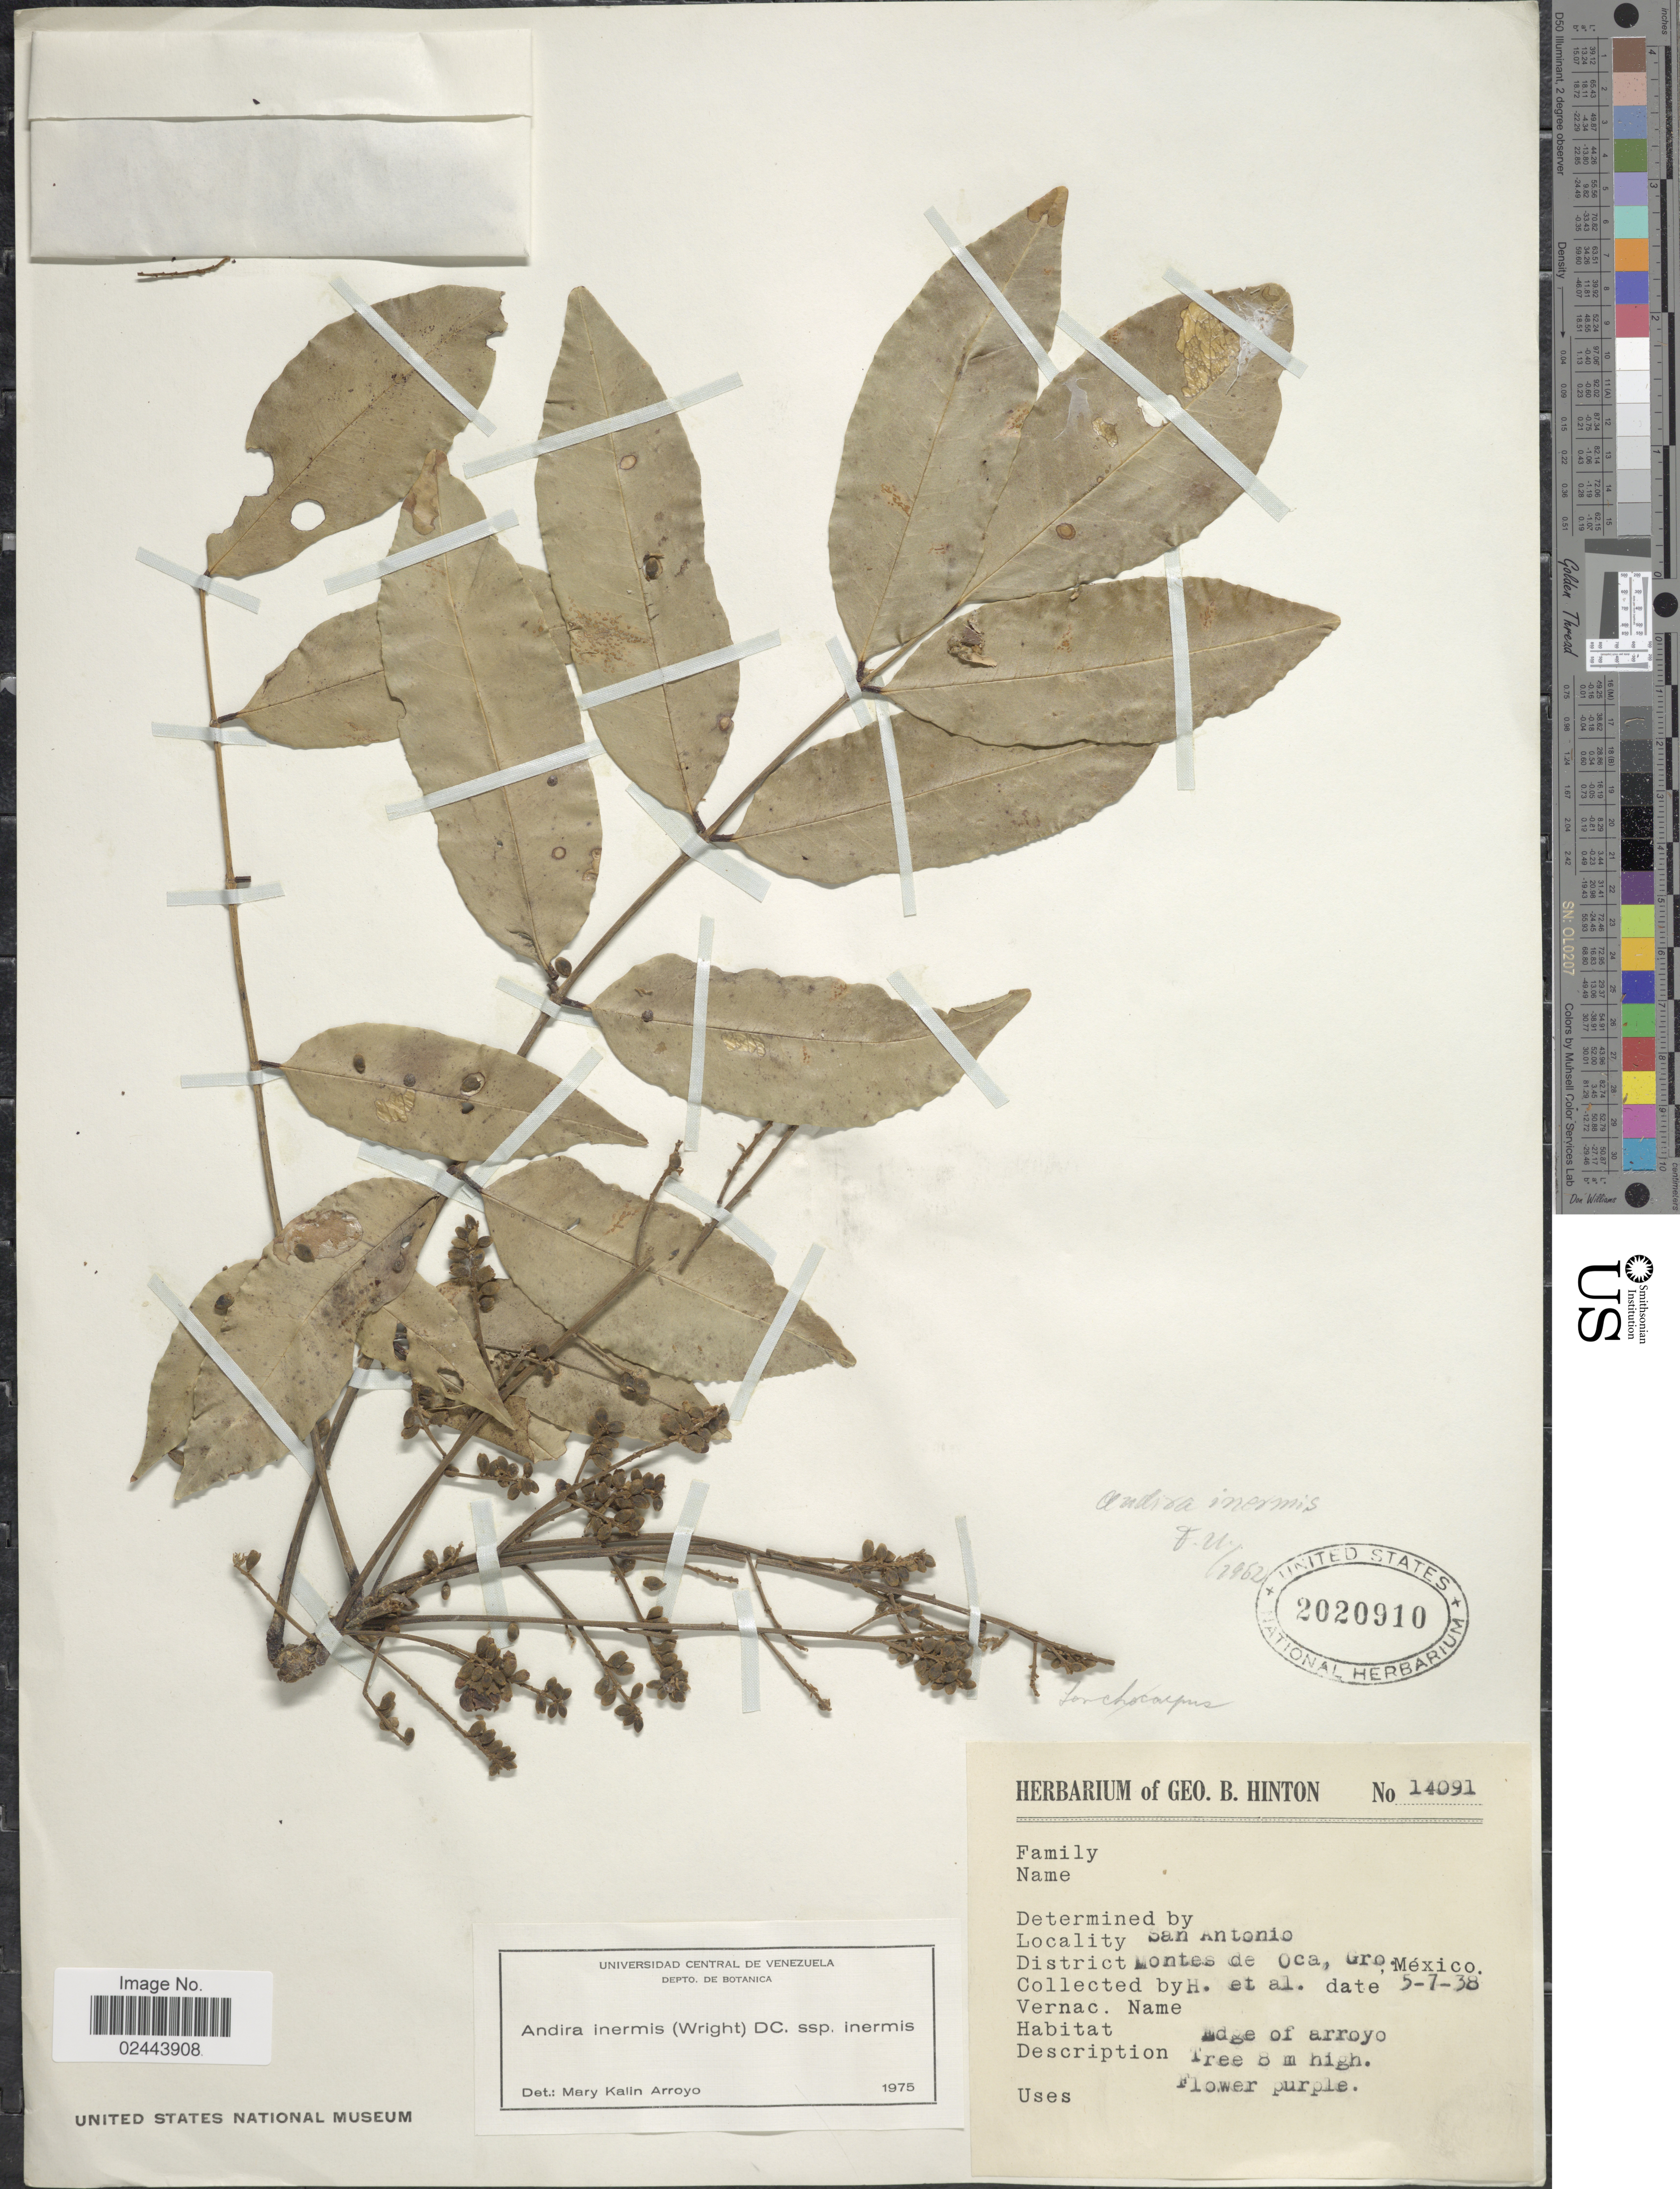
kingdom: Plantae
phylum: Tracheophyta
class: Magnoliopsida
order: Fabales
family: Fabaceae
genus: Andira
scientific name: Andira inermis subsp. inermis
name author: (W. Wright) Kunth ex DC.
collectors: G. B. Hinton & et al.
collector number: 14091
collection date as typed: Transcribed d/m/y: 5/7/38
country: Mexico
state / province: Guerrero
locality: San Antonio, District Montes de Oca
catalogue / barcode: US 2020910